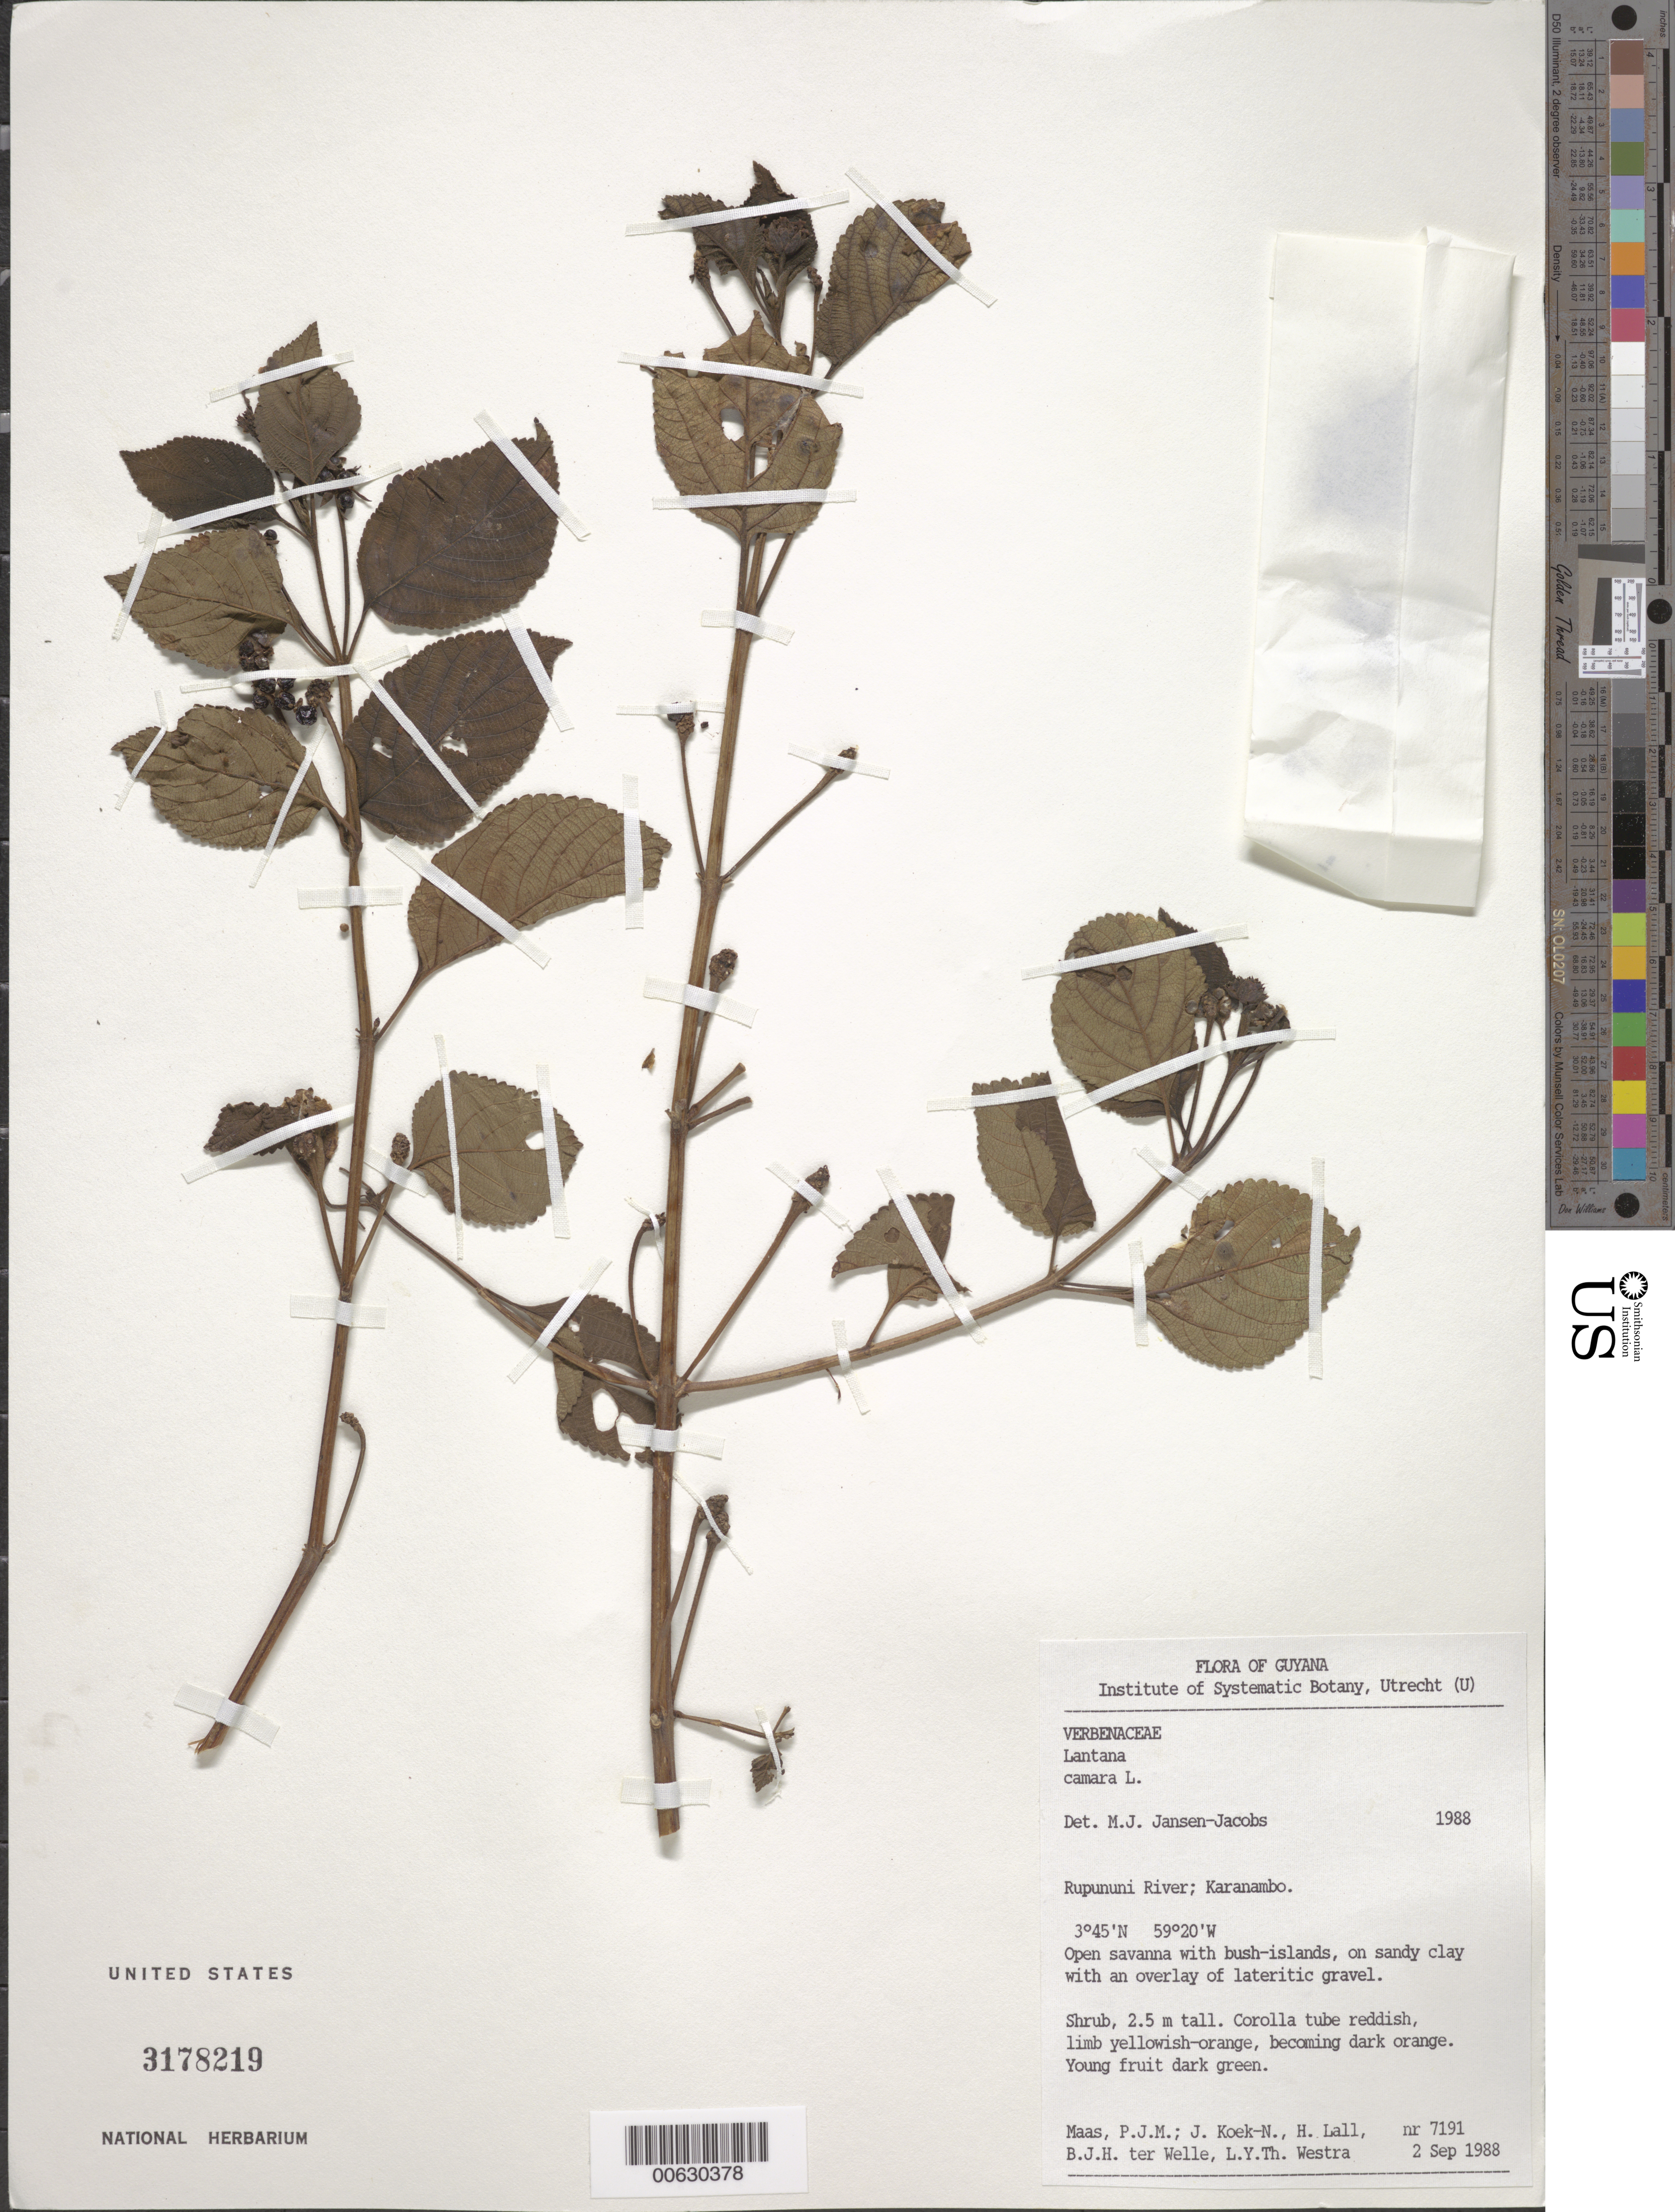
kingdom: Plantae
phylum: Tracheophyta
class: Magnoliopsida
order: Lamiales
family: Verbenaceae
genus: Lantana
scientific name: Lantana camara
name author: L.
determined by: Jansen-Jacobs, M. J., (U), Nationaal Herbarium Nederland, Utrecht University branch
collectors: P. Maas, J. Koek-Noorman, H. Lall, B. Welle & L. Y. T. Westra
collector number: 7191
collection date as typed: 2-Sep-88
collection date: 1988-09-02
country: Guyana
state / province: U. Takutu-U. Essequibo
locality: Karanambo, Rupununi River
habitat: Open savanna with bush islands, on sandy clay with an overlay of lateritic gravel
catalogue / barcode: US 3178219